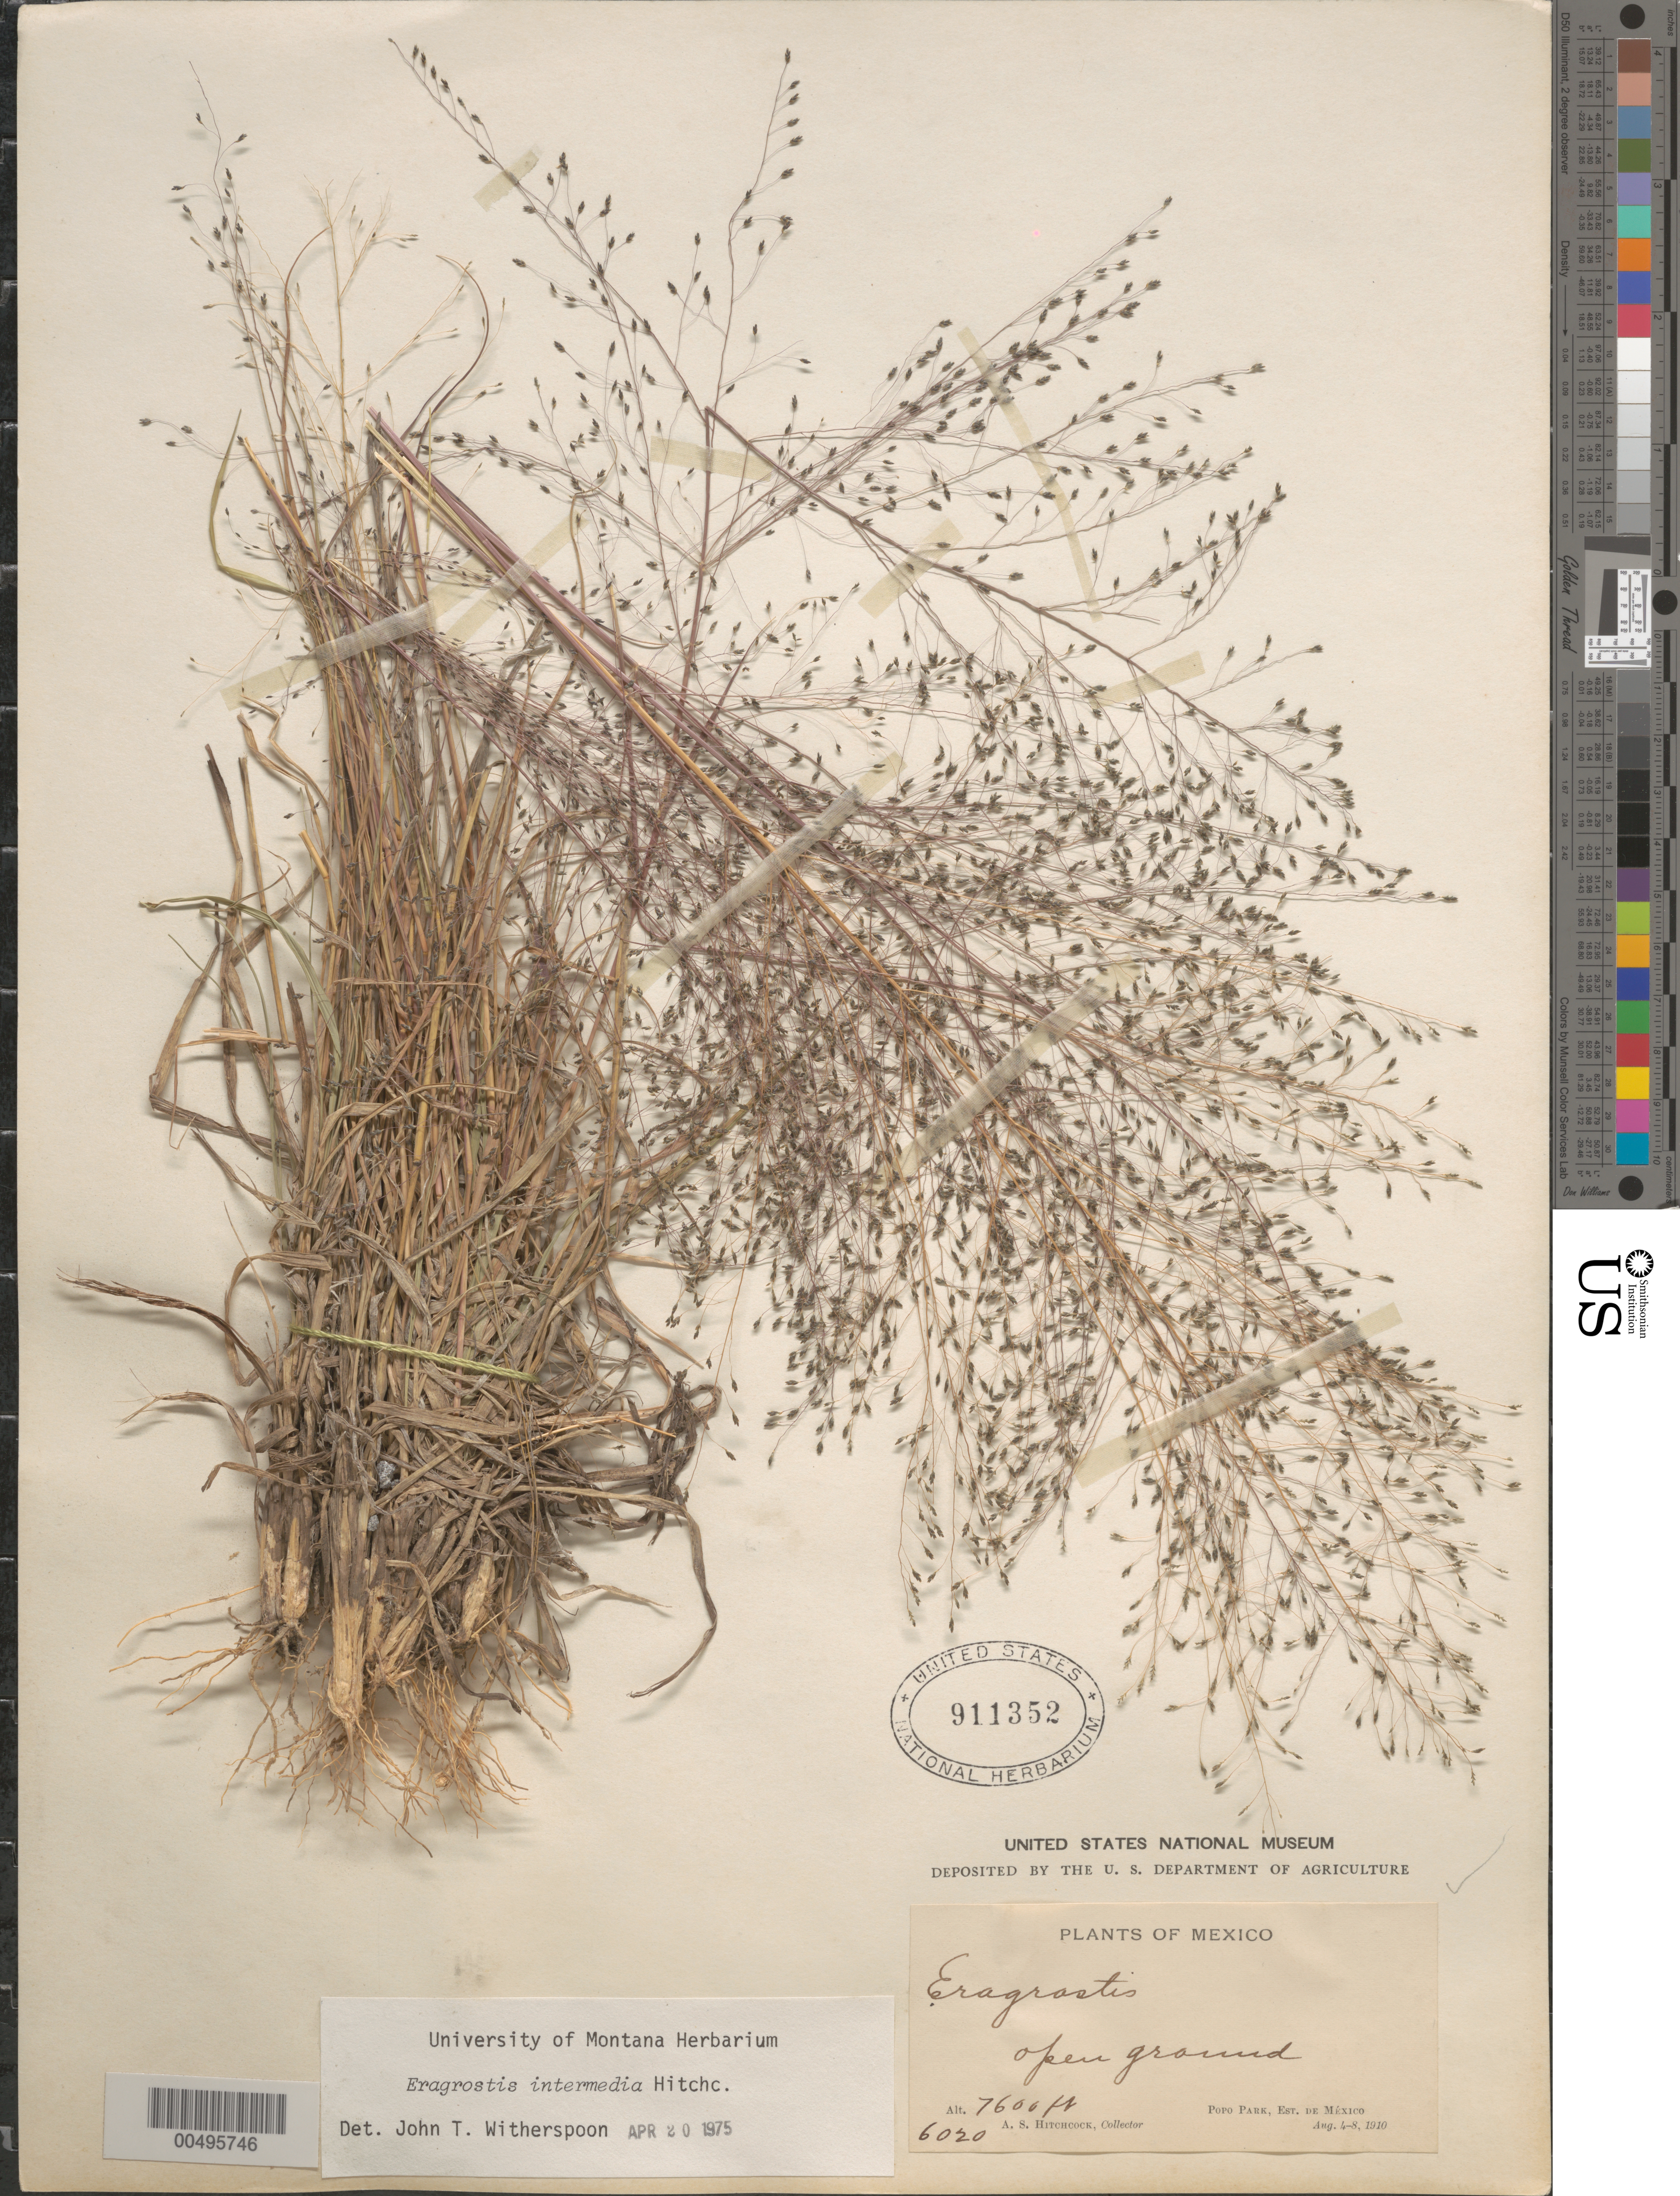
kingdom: Plantae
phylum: Tracheophyta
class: Liliopsida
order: Poales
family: Poaceae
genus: Eragrostis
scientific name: Eragrostis intermedia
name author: Hitchc.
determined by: Witherspoon, John T.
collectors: A. S. Hitchcock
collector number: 6020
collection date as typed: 4 Aug 1910 to 8 Aug 1910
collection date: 1910-08-04/1910-08-08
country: Mexico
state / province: México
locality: Popo Park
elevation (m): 2316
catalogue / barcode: US 911352